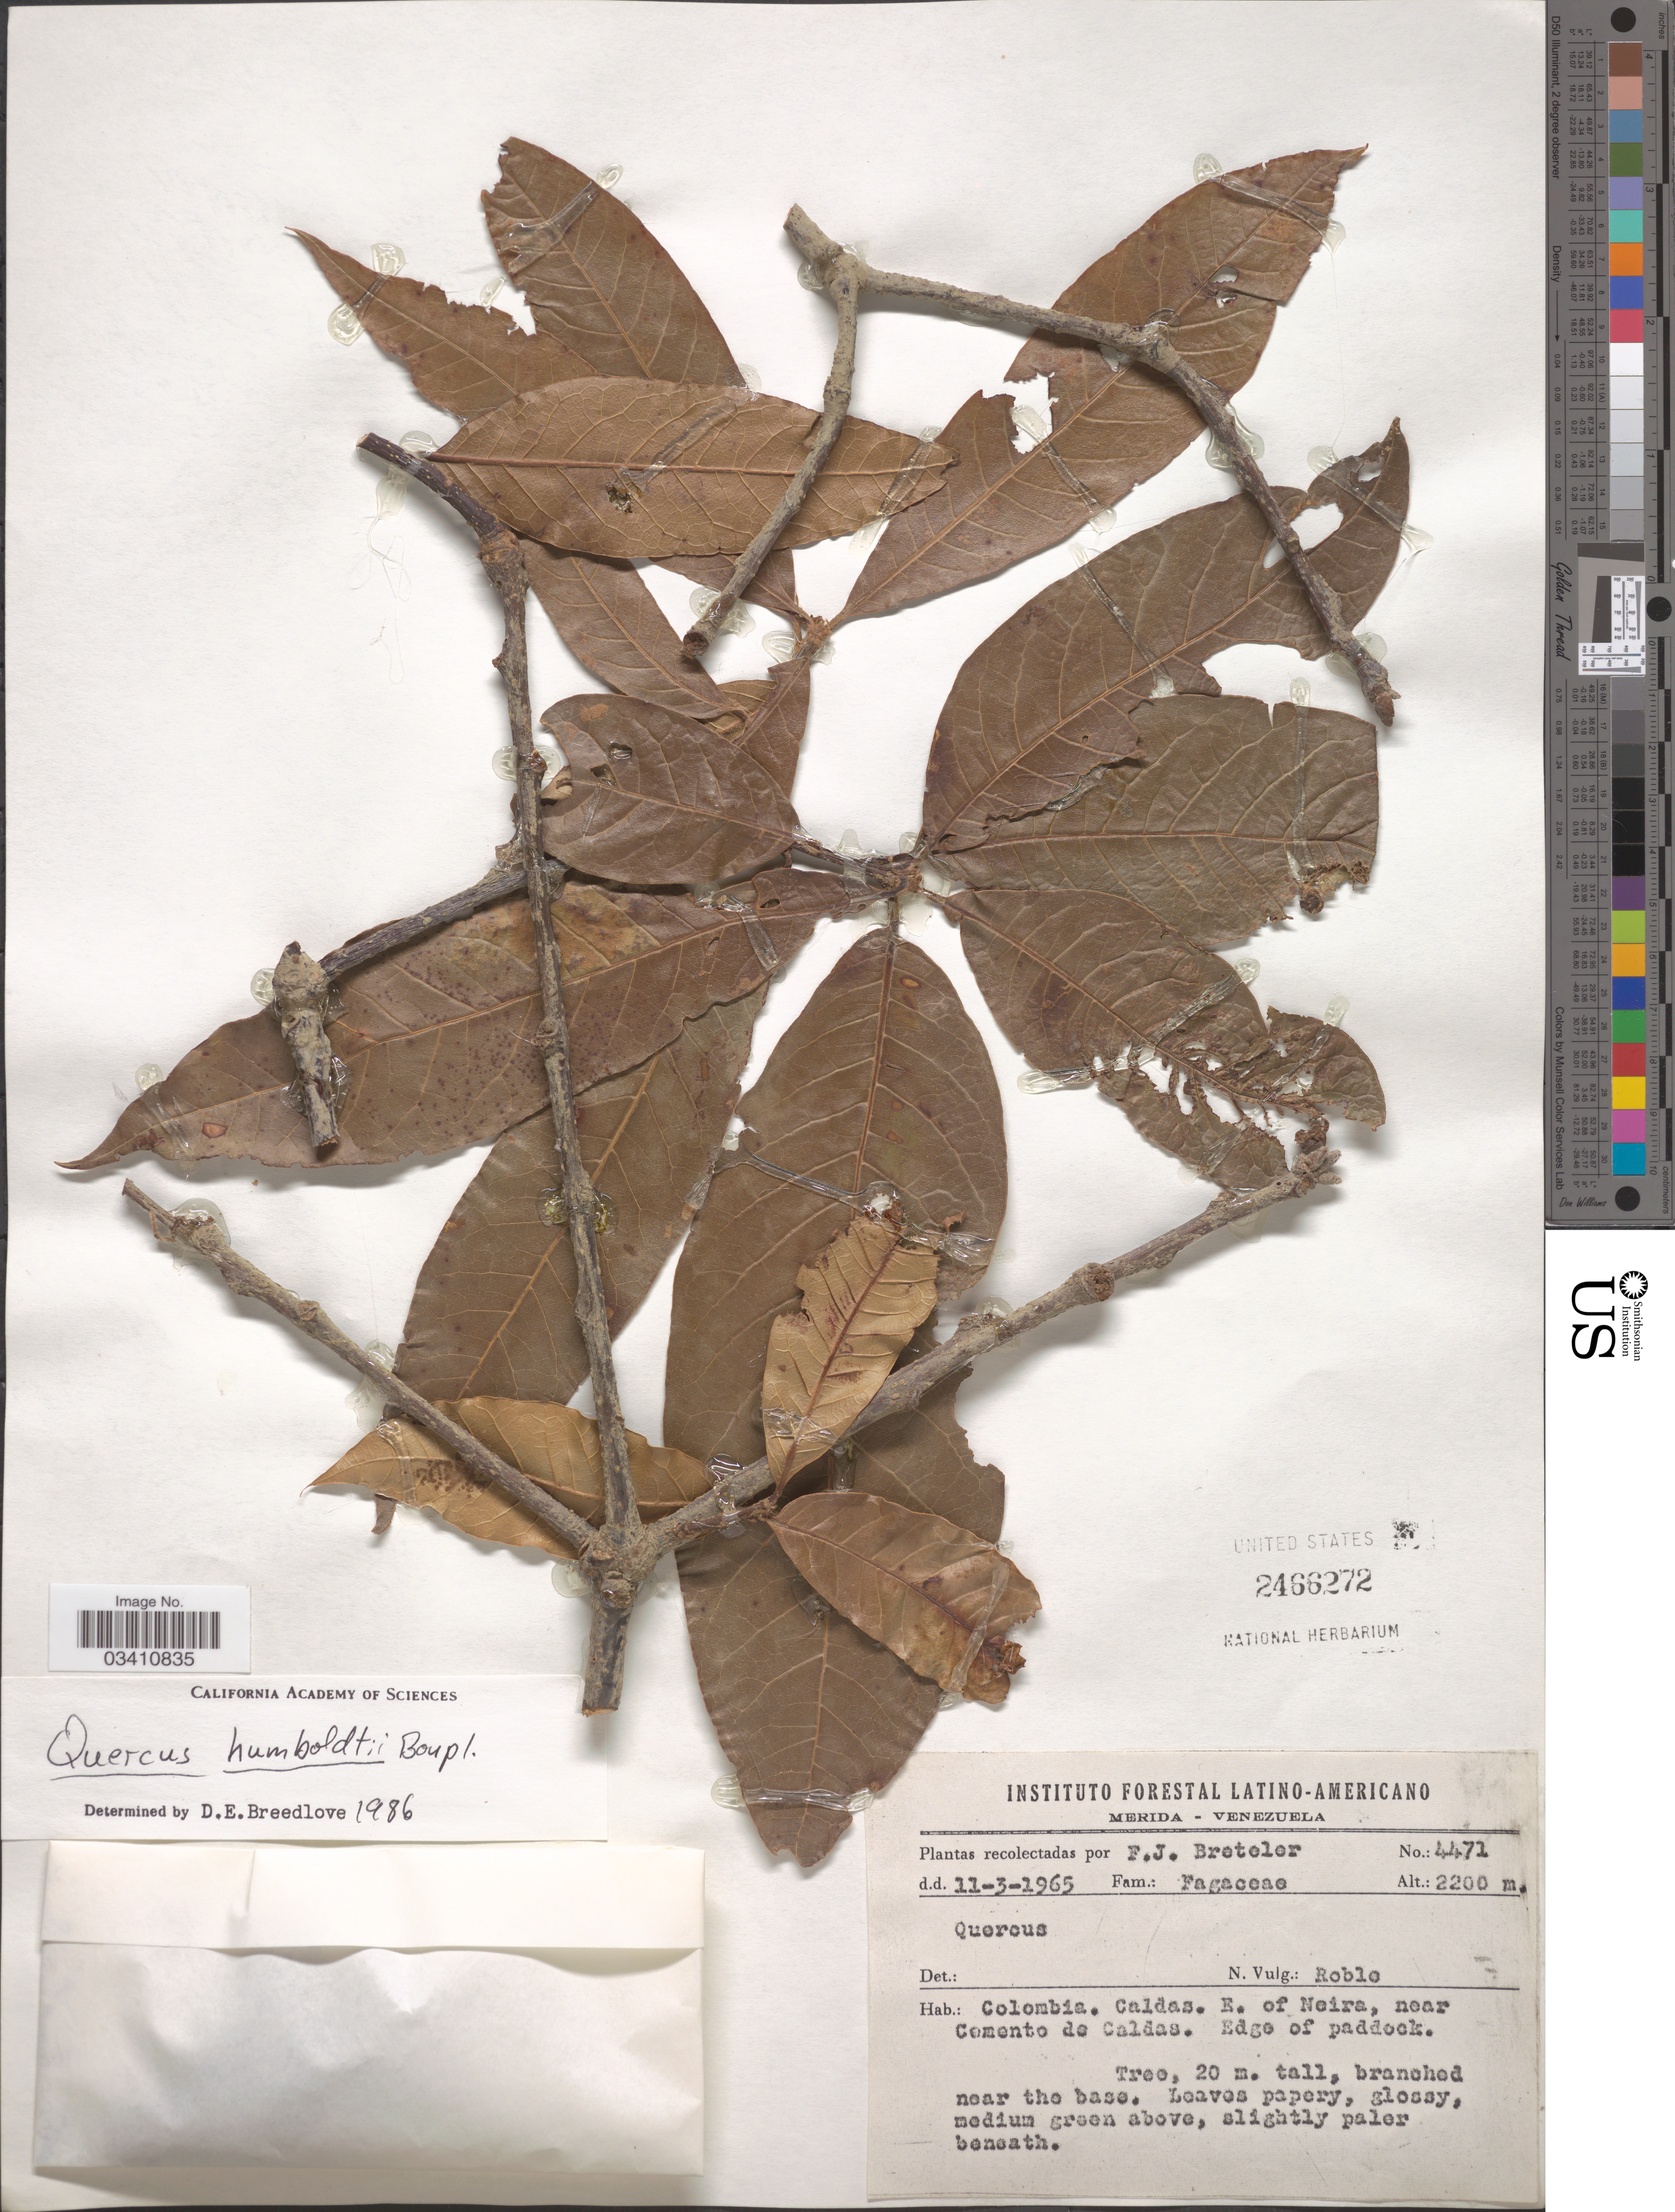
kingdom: Plantae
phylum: Tracheophyta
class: Magnoliopsida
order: Fagales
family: Fagaceae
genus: Quercus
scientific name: Quercus humboldtii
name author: Bonpl.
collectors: F. J. Breteler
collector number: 4471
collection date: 1965-03-11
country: Colombia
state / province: Caldas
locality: E. of Neira, near Cemento de Caldas. Edge of paddock.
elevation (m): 2200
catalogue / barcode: US 2466272